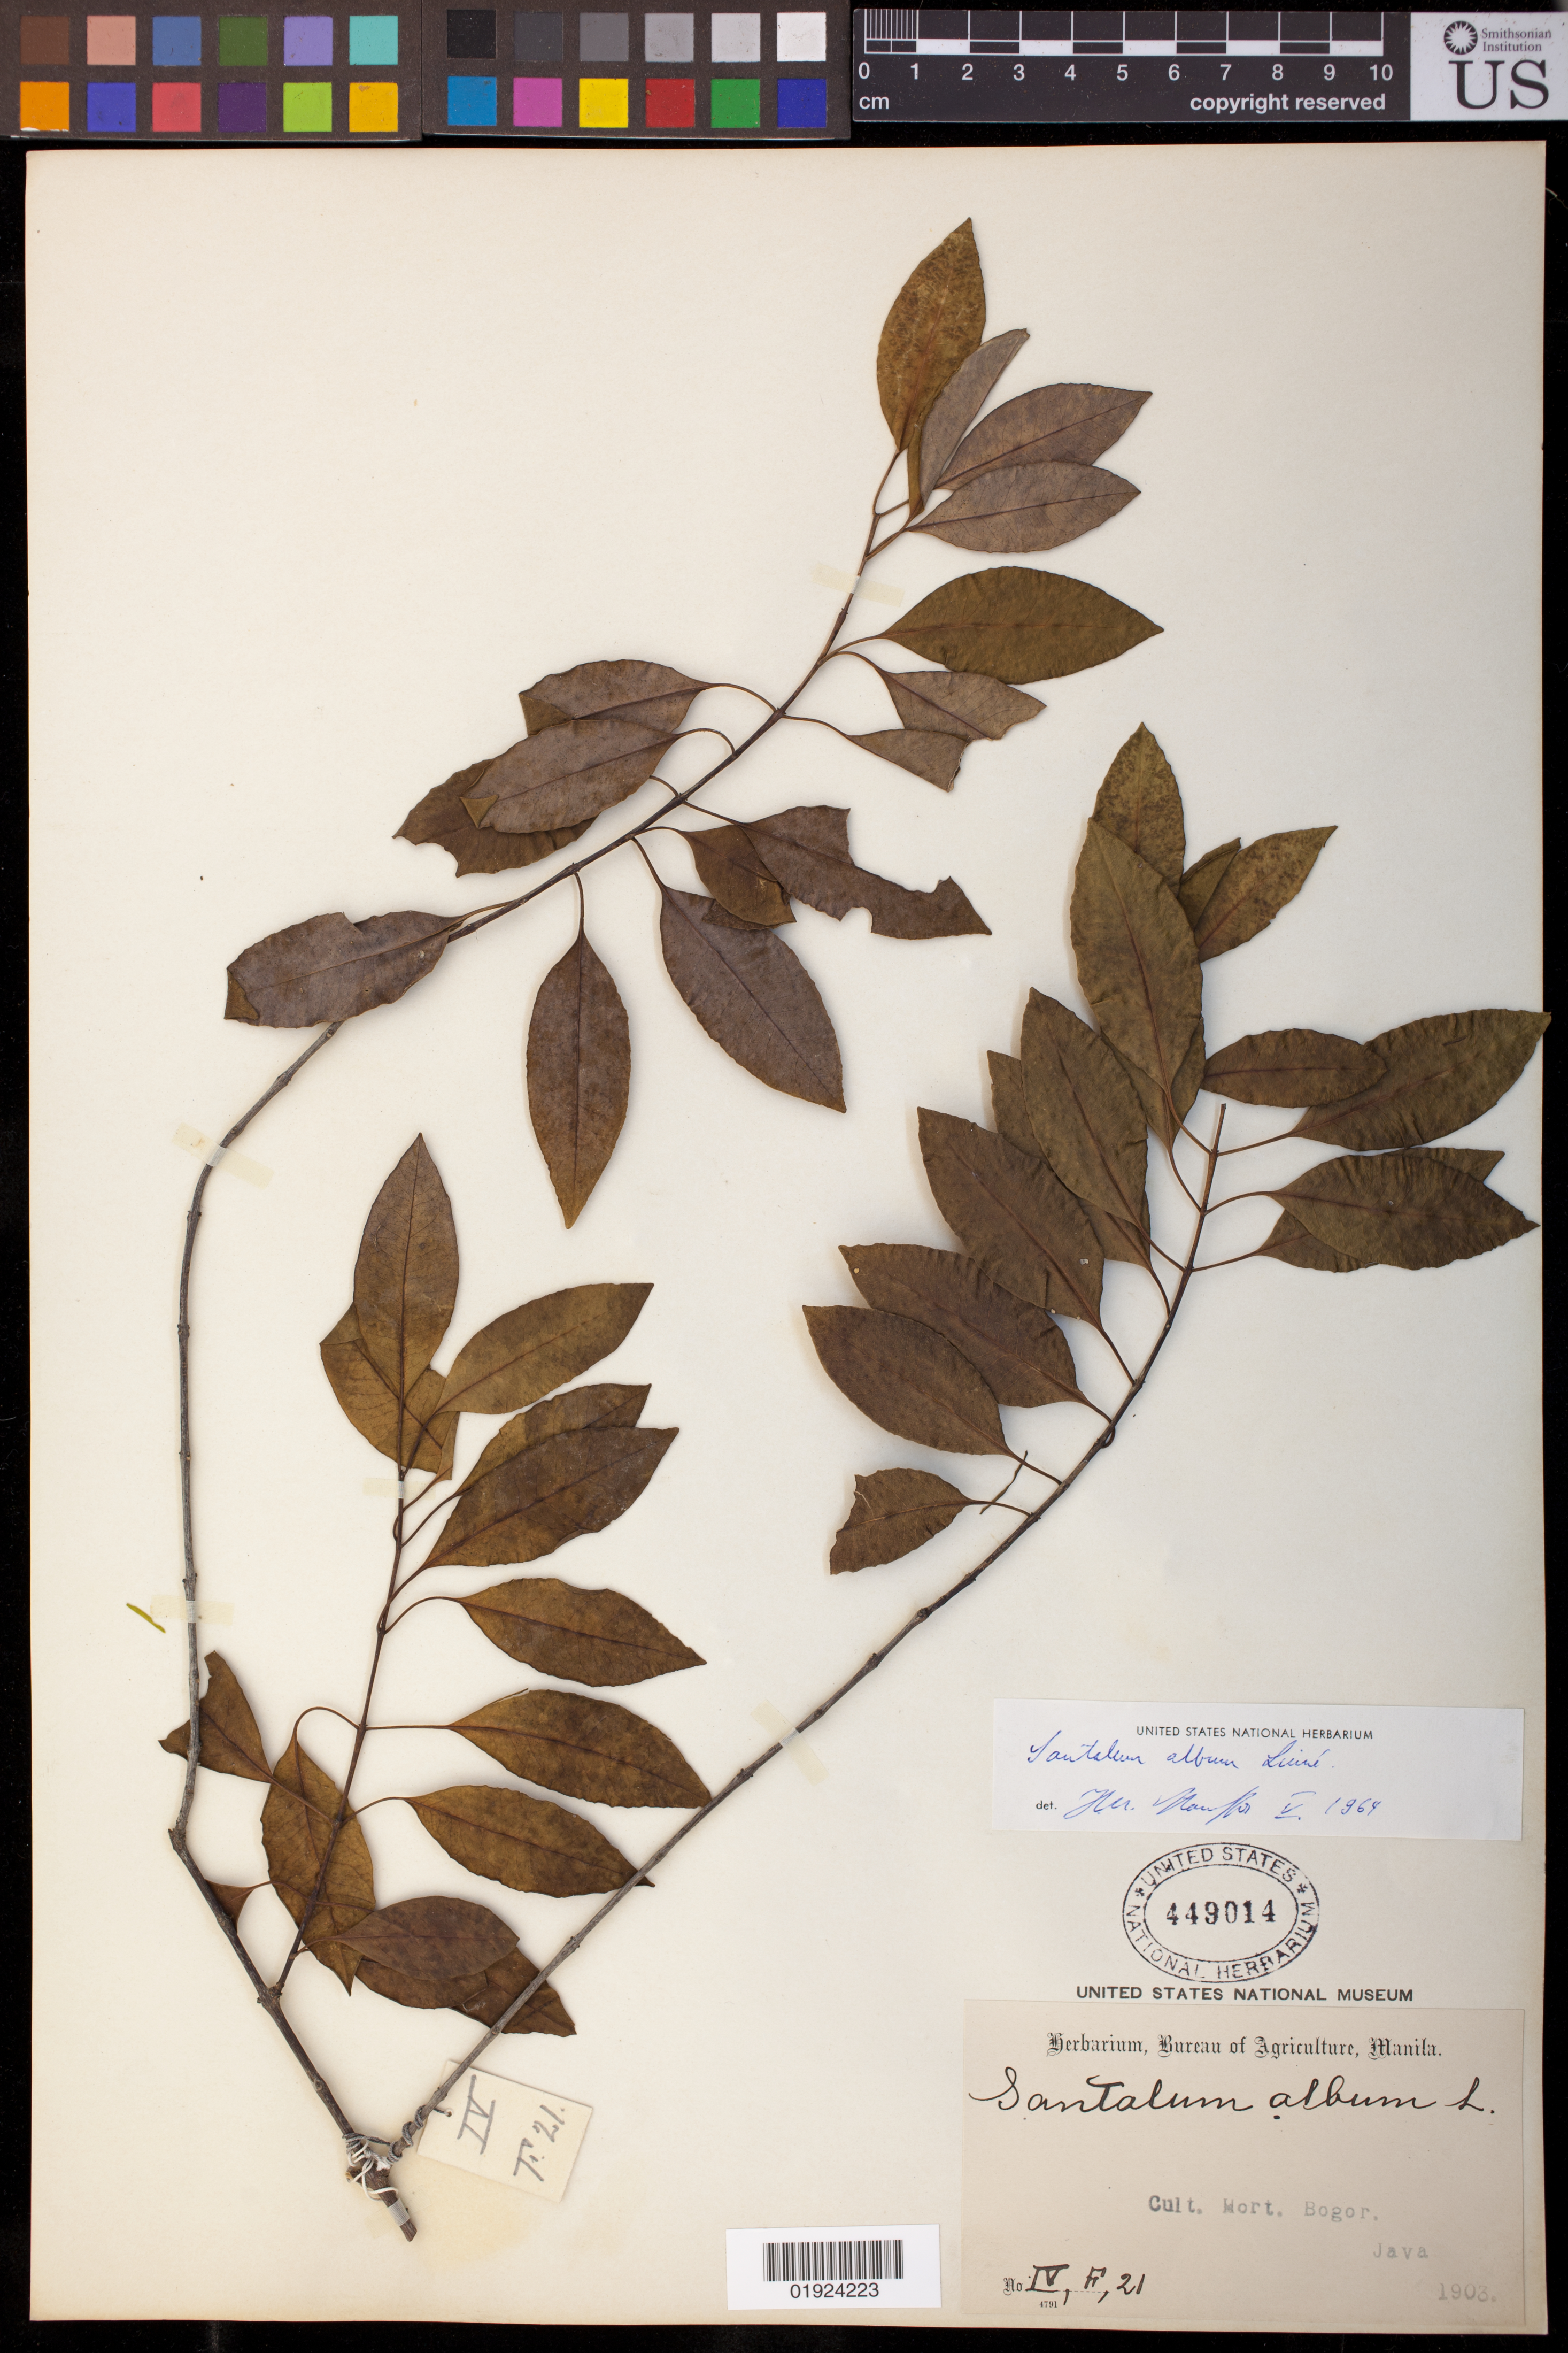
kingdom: Plantae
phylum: Tracheophyta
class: Magnoliopsida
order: Santalales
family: Santalaceae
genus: Santalum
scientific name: Santalum album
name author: L.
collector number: IV, F, 21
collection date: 1903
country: Indonesia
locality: Java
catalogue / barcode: US 499014